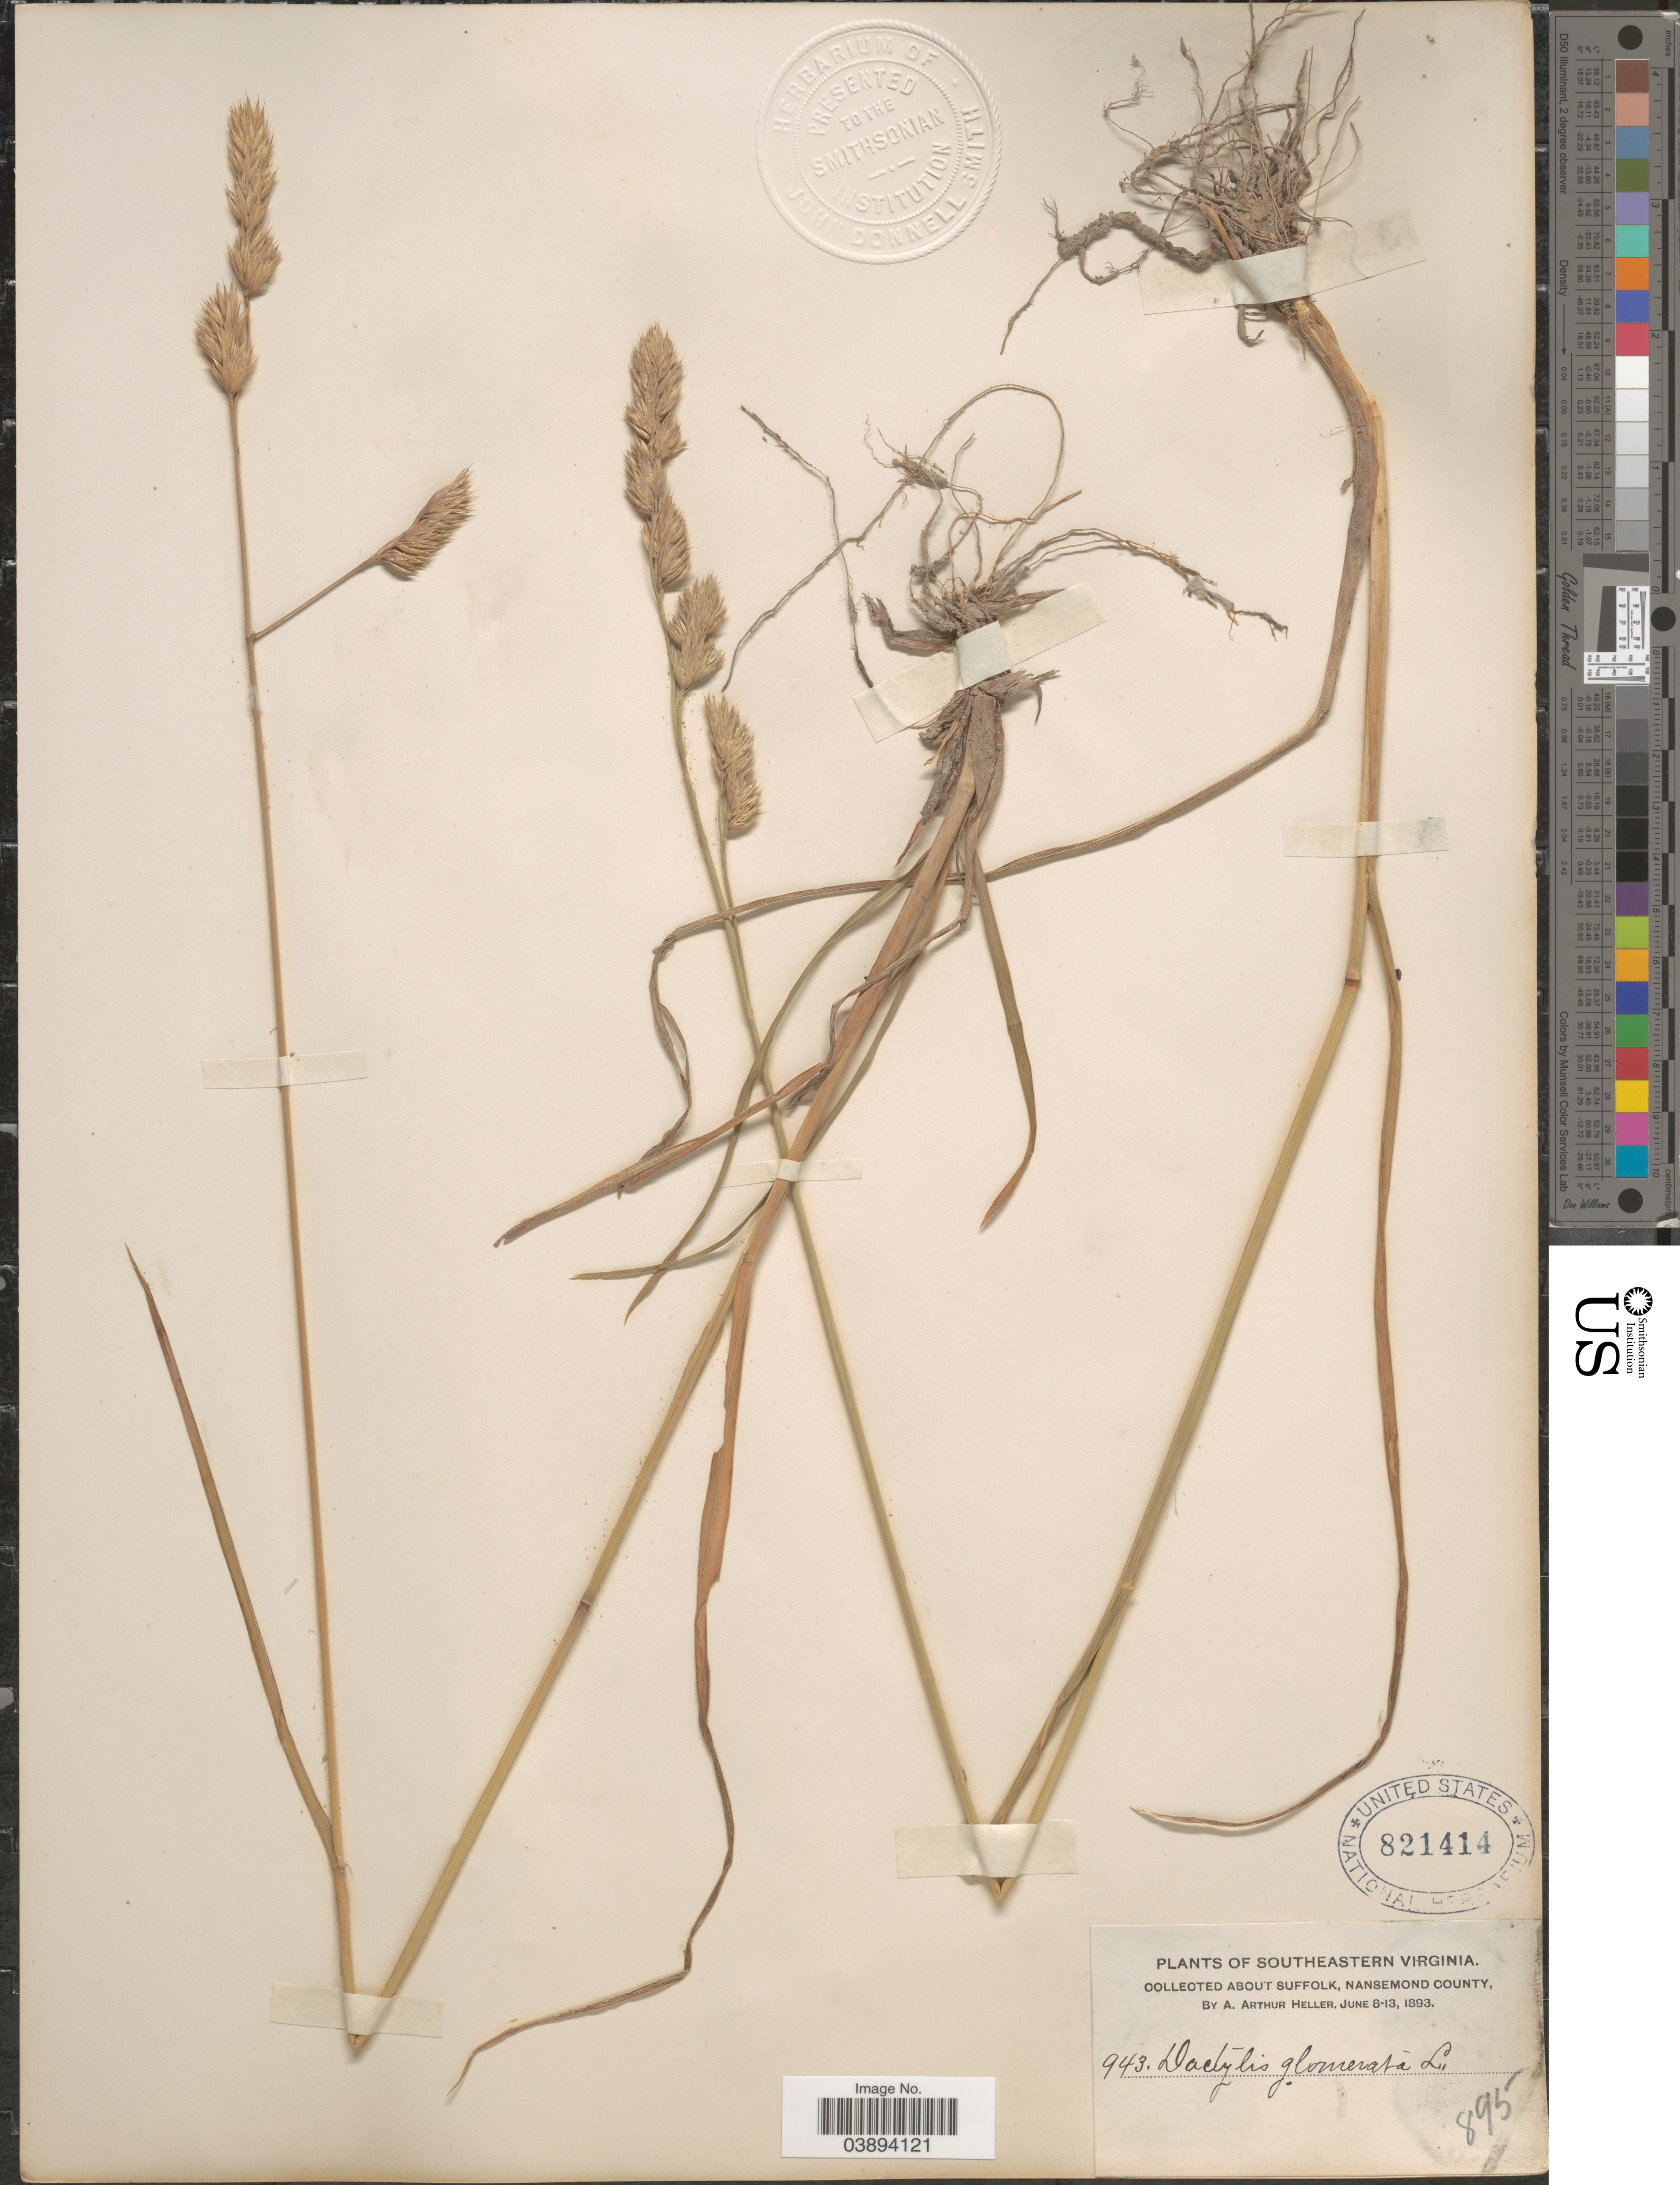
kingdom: Plantae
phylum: Tracheophyta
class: Liliopsida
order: Poales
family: Poaceae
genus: Dactylis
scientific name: Dactylis glomerata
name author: L.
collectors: A. A. Heller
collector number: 943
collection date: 1893-06-08/1893-06-13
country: United States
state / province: Virginia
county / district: City of Suffolk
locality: Southeastern Virginia. About Suffolk, Nansemond County.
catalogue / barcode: US 821414